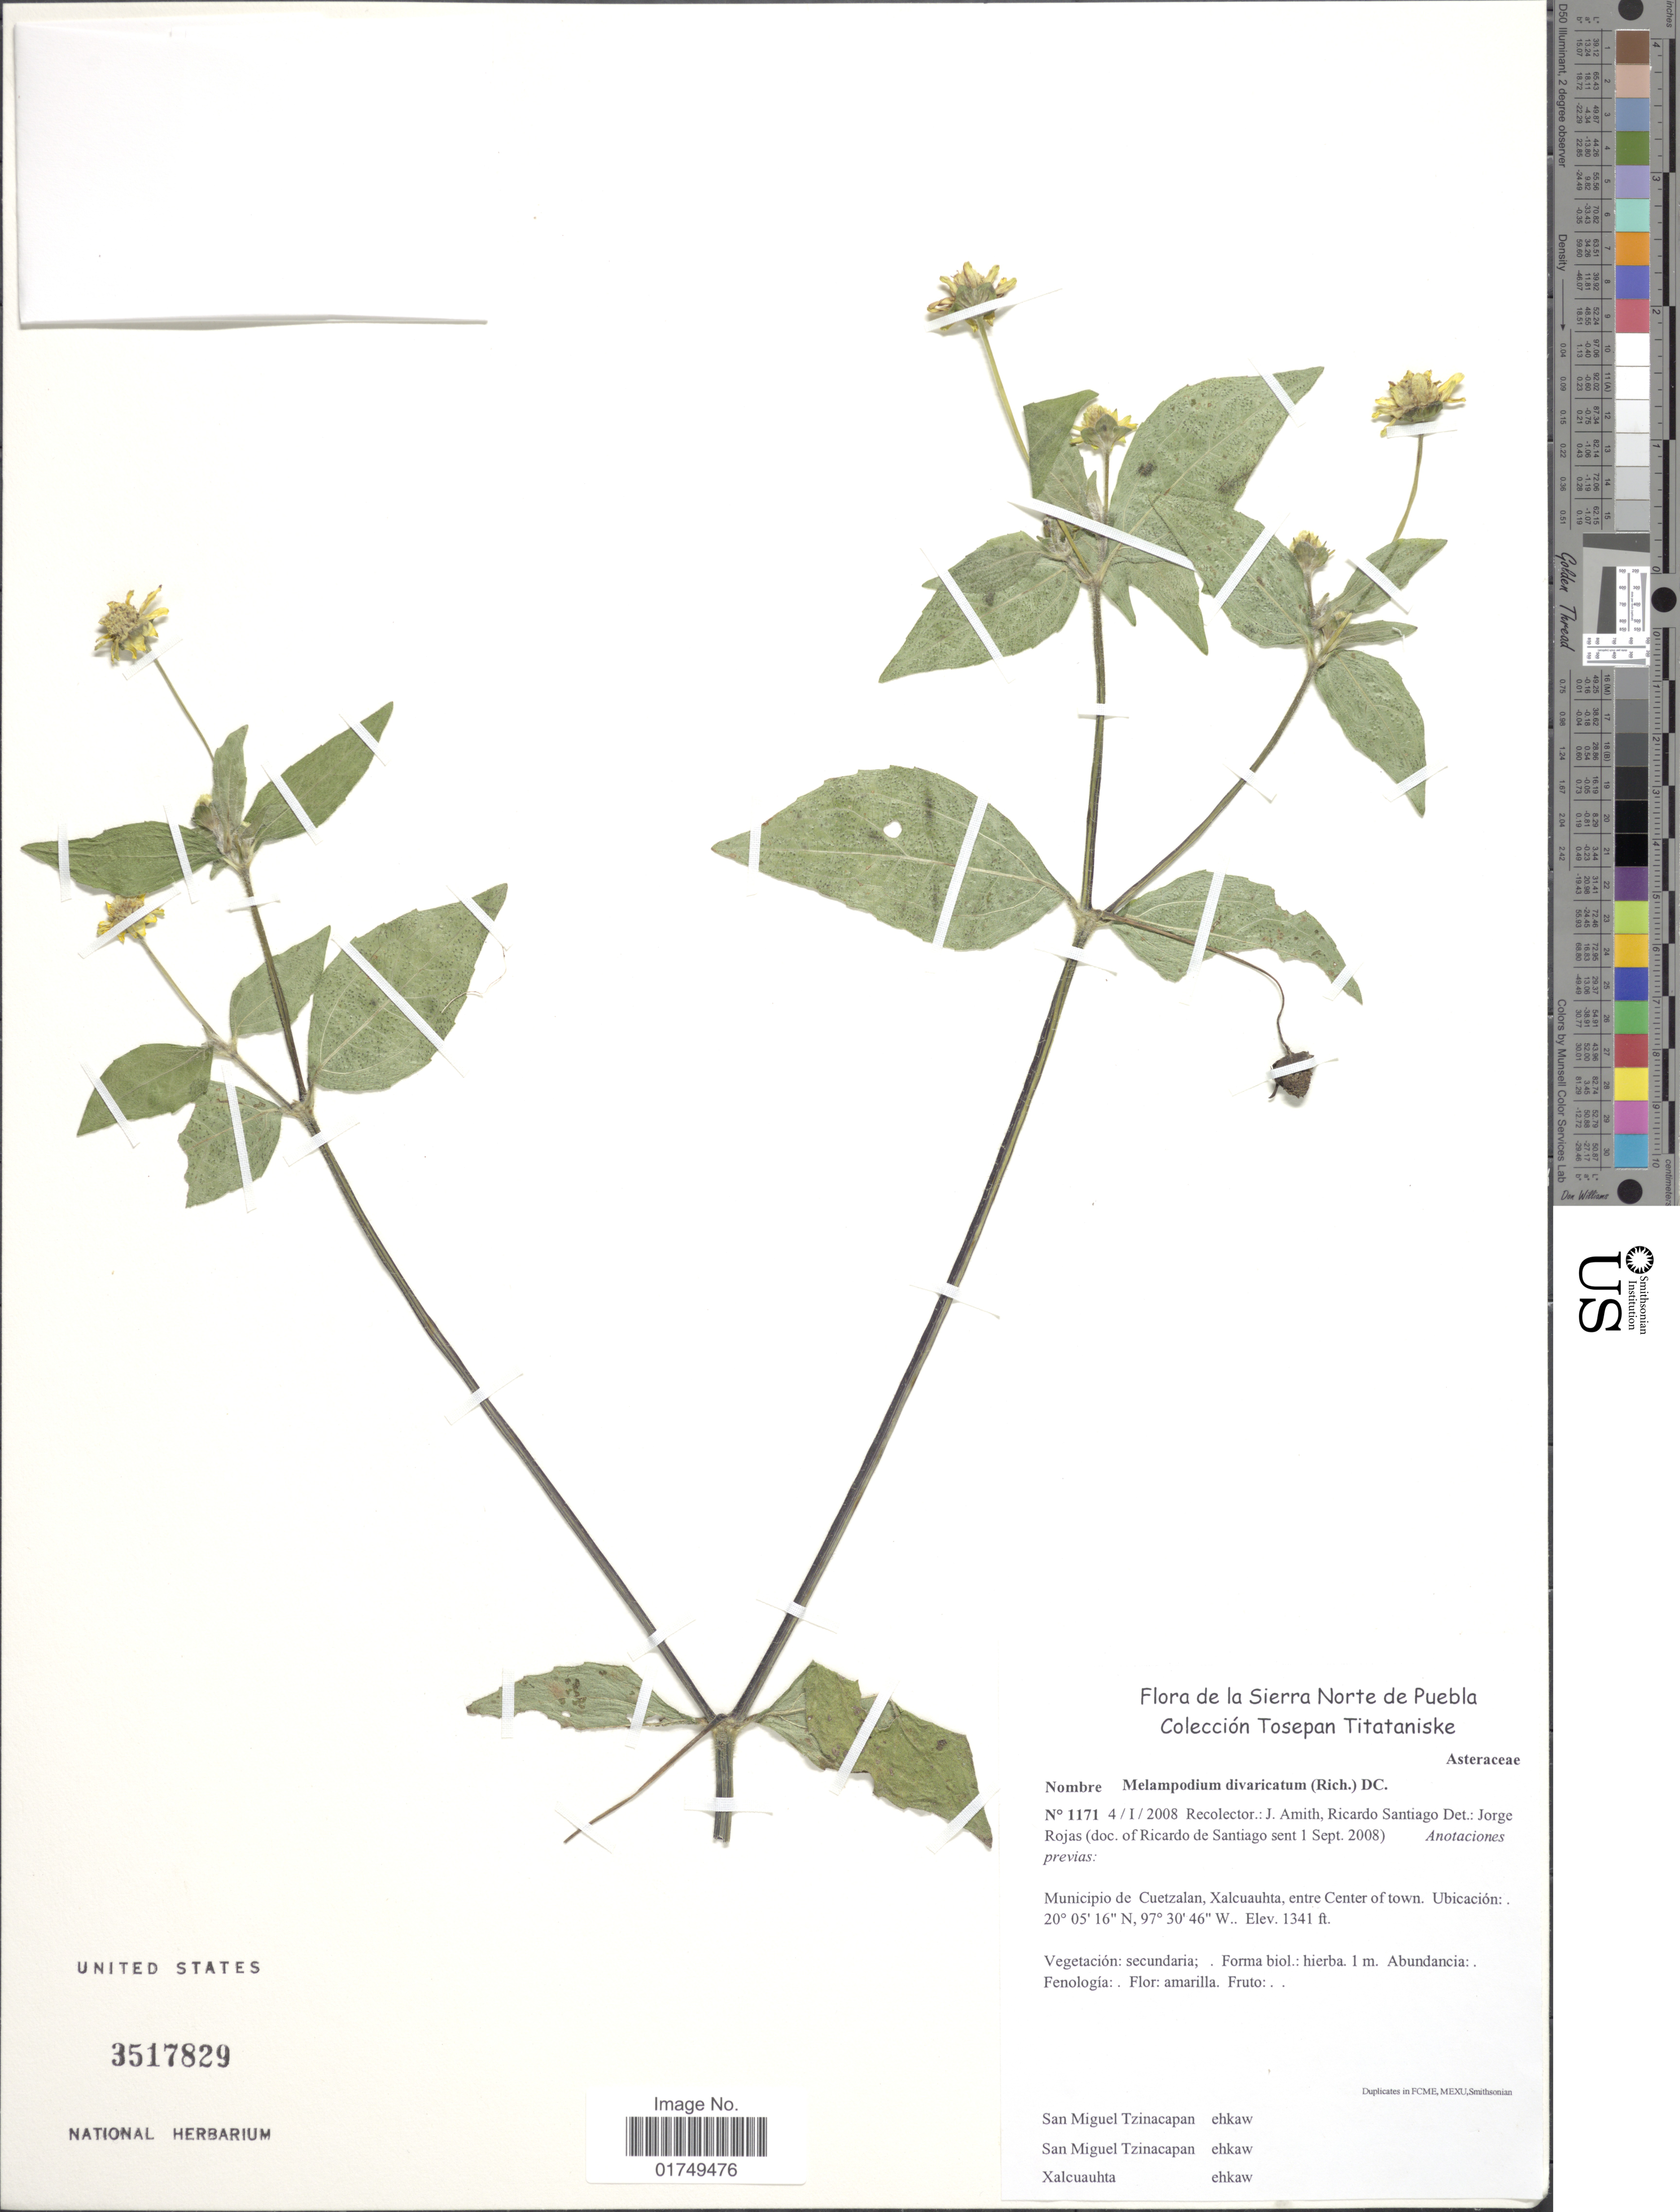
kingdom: Plantae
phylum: Tracheophyta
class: Magnoliopsida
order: Asterales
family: Asteraceae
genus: Melampodium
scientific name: Melampodium divaricatum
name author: (Rich.) DC.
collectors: J. D. Amith & R. Santiago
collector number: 1171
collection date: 2008-01-04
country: Mexico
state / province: Puebla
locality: Sierra Norte de Puebla, Tosepan Titataniske, Municipio de Cuetzalan, Xalcuauhta, entre Center of town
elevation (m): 409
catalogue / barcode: US 3517829